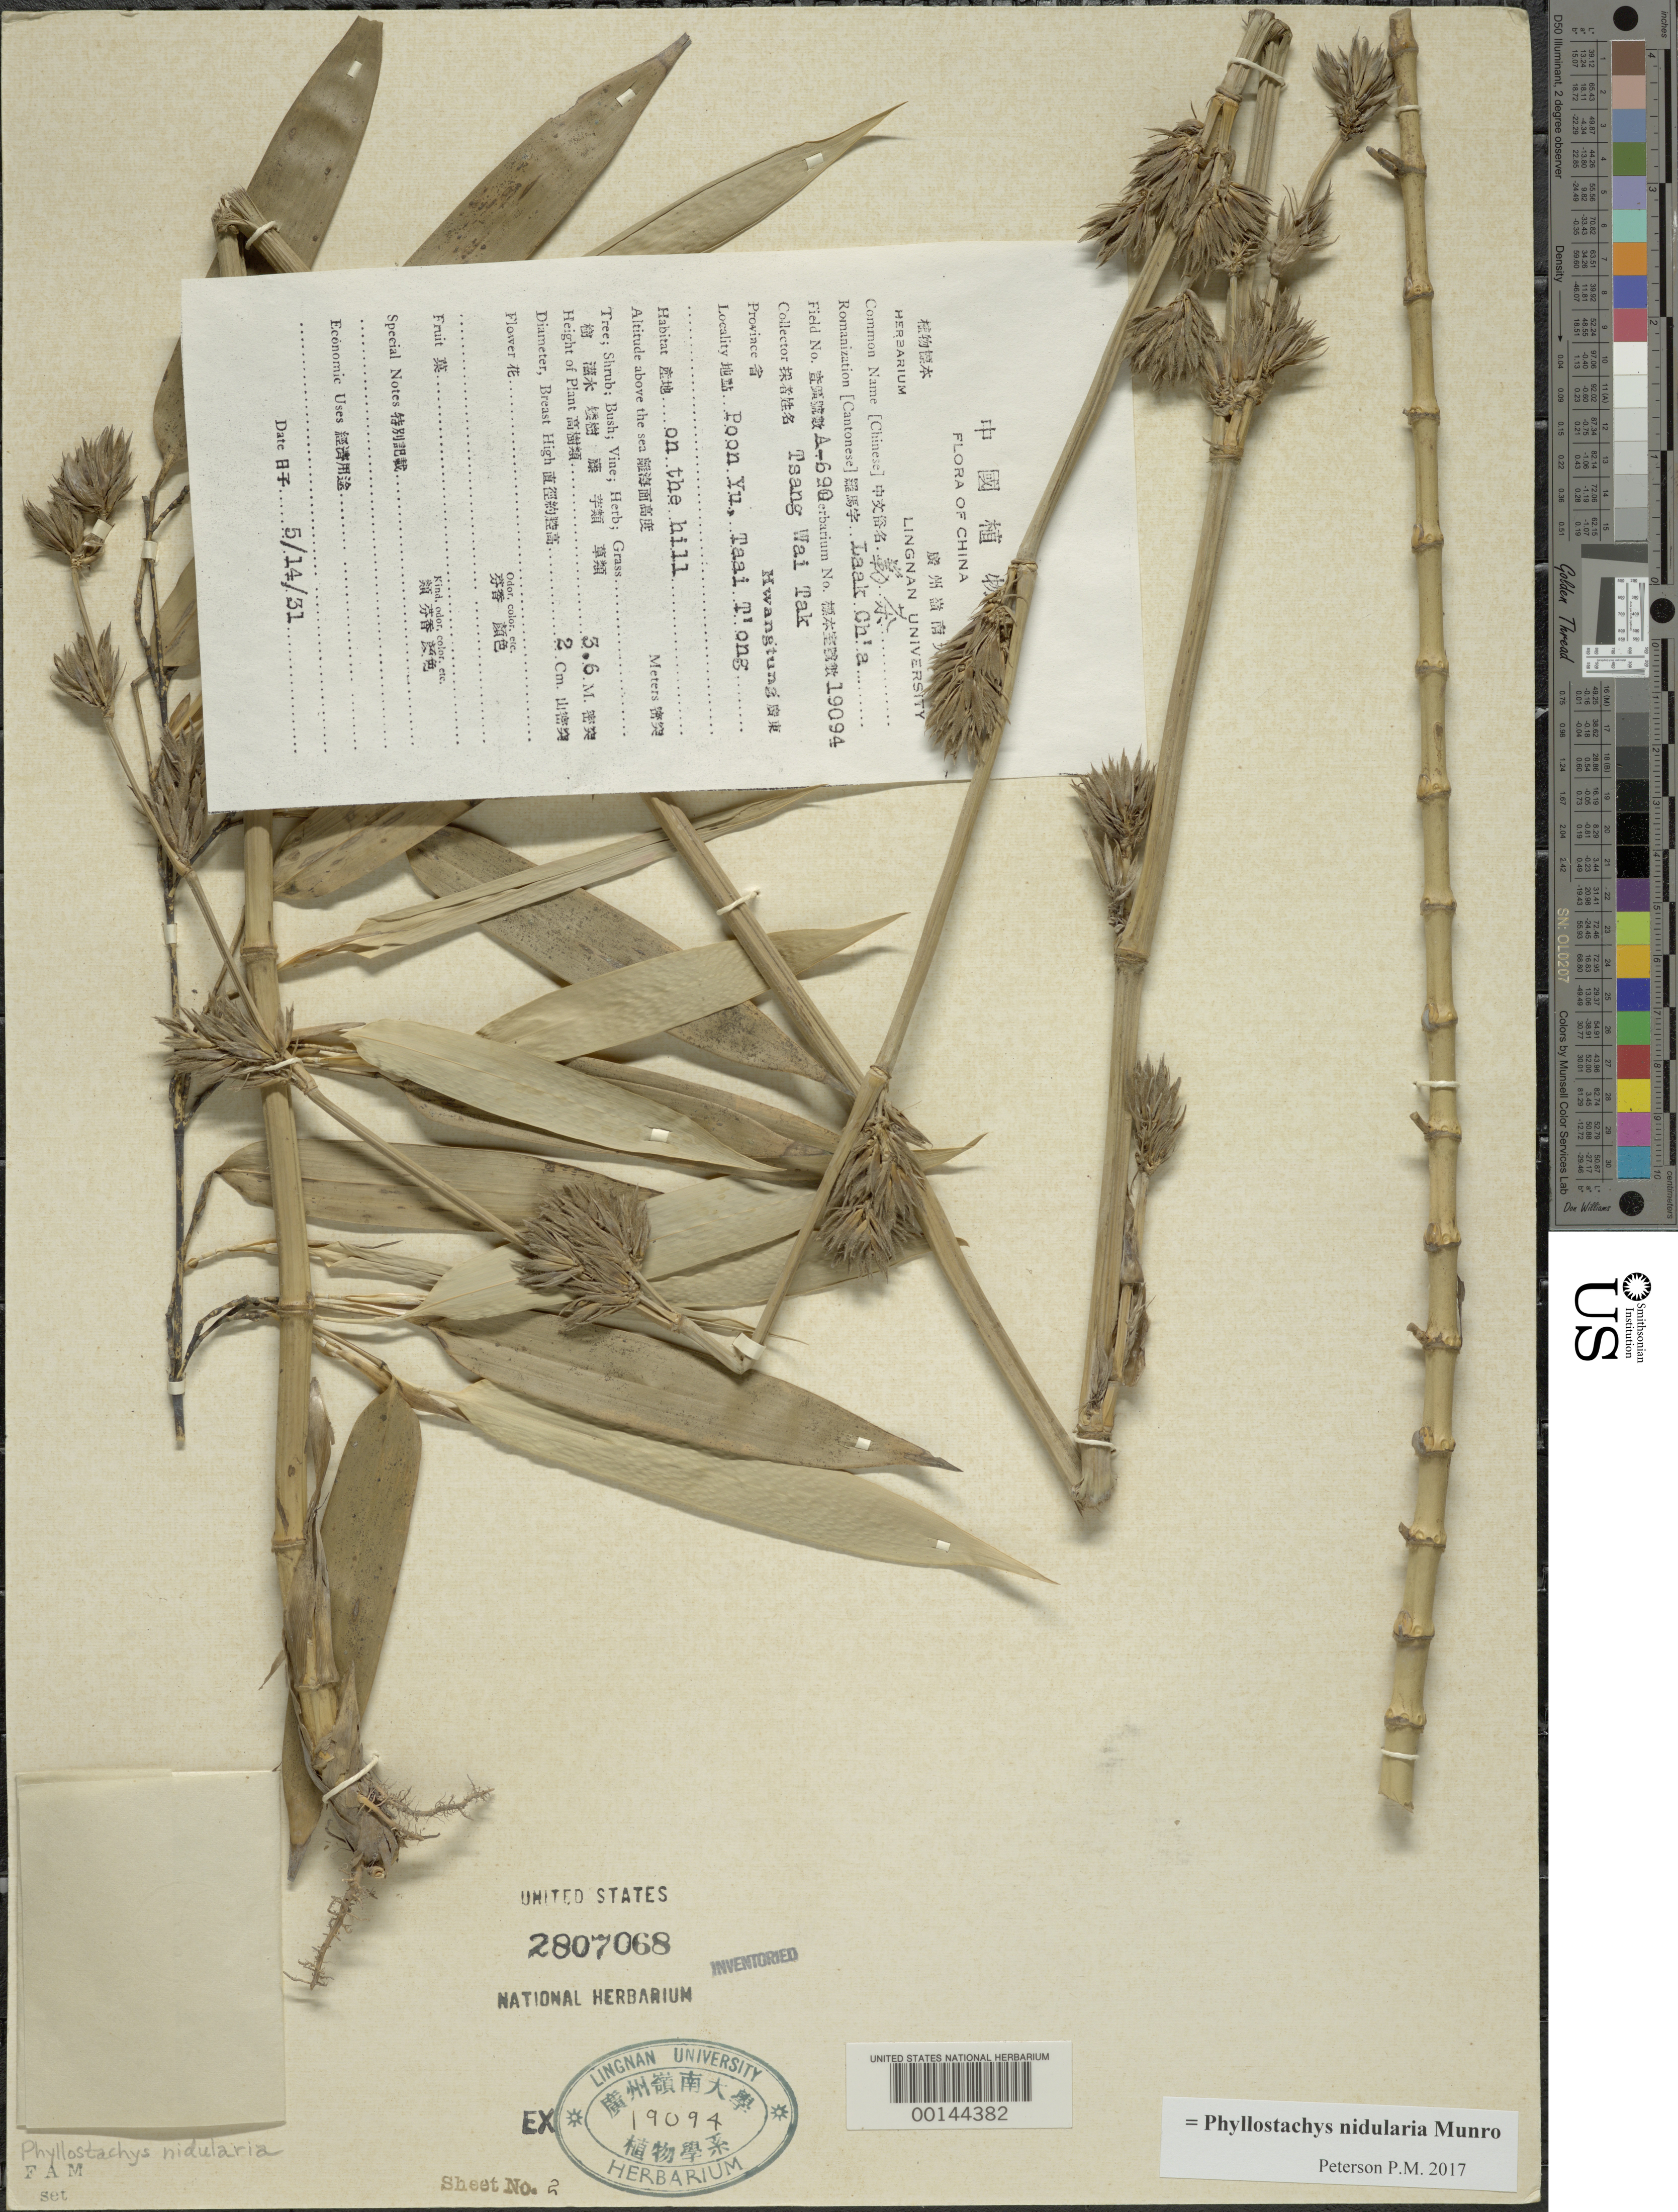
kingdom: Plantae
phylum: Tracheophyta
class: Liliopsida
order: Poales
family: Poaceae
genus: Phyllostachys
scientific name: Phyllostachys nidularia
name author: Munro ex Fenzi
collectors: W. T. Tsang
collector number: A-690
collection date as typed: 14 May 1931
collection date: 1931-05-14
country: China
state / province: Guangdong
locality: Poon yu, taai t'ong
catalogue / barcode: US 2807068